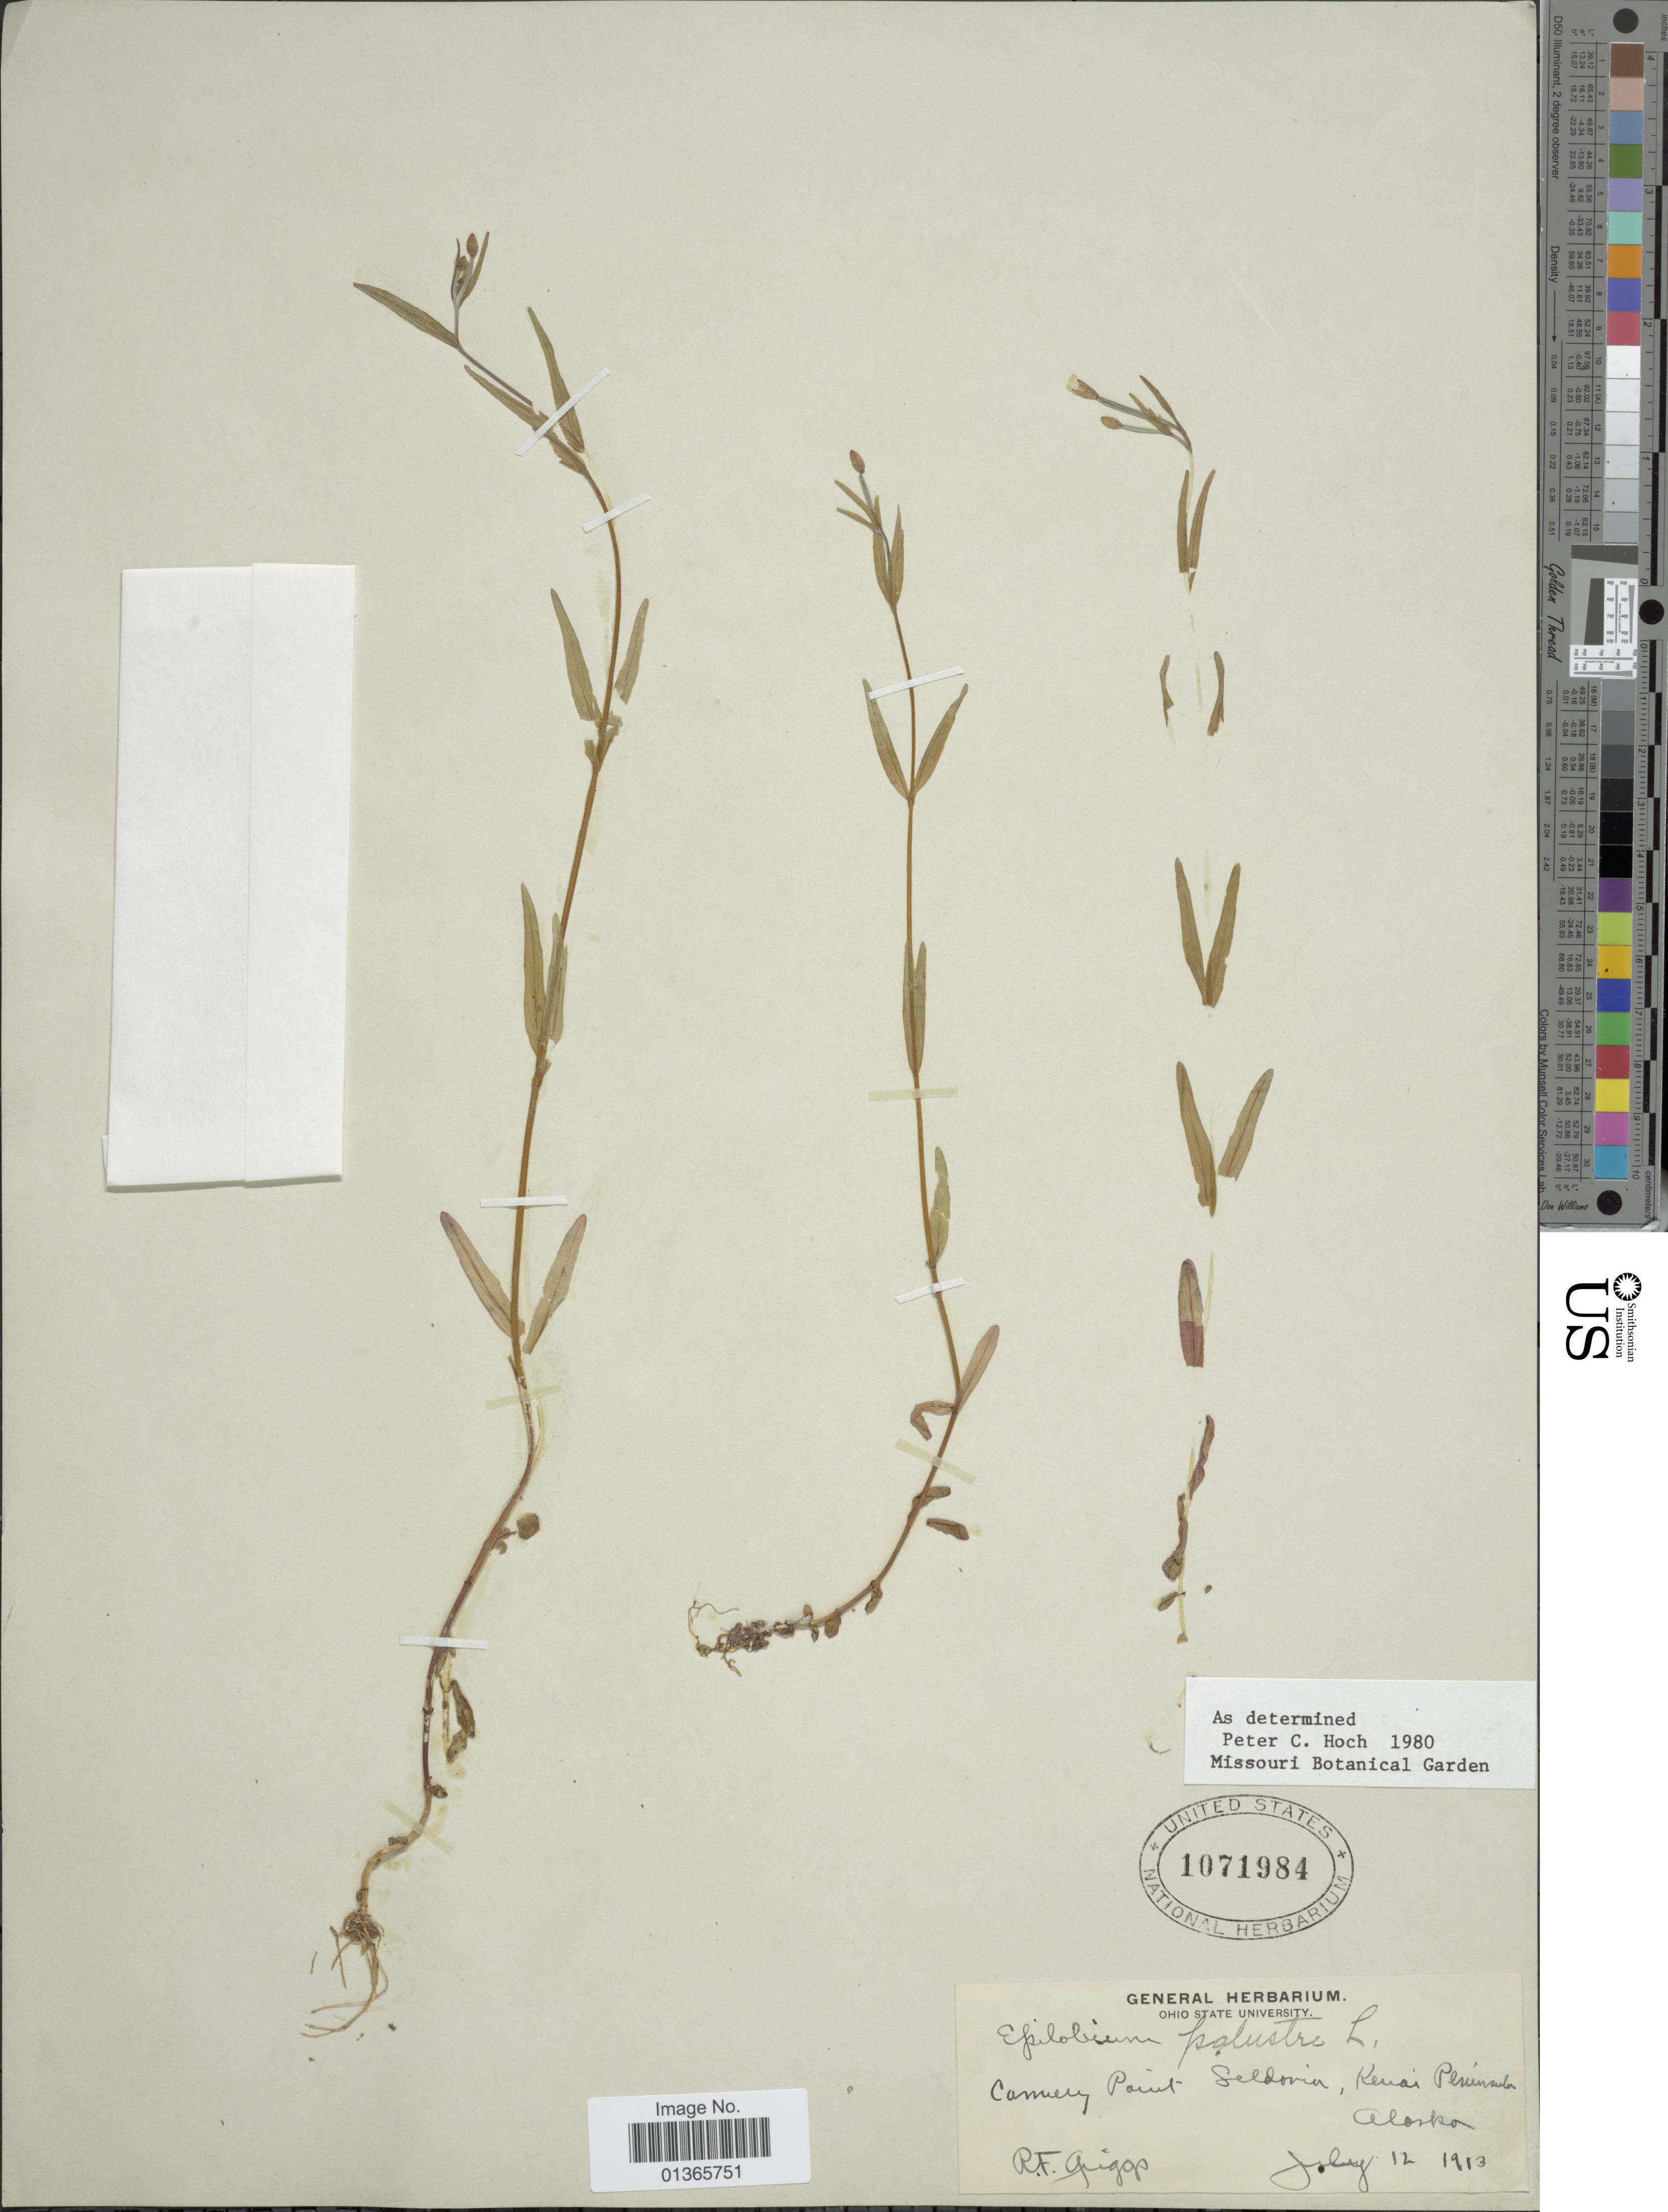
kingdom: Plantae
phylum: Tracheophyta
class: Magnoliopsida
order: Myrtales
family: Onagraceae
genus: Epilobium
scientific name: Epilobium palustre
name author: L.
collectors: R. Giegap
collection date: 1913-07-12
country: United States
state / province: Alaska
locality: Cannery Point Seldovia, Kenai Peninsula.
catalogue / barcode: US 1071984